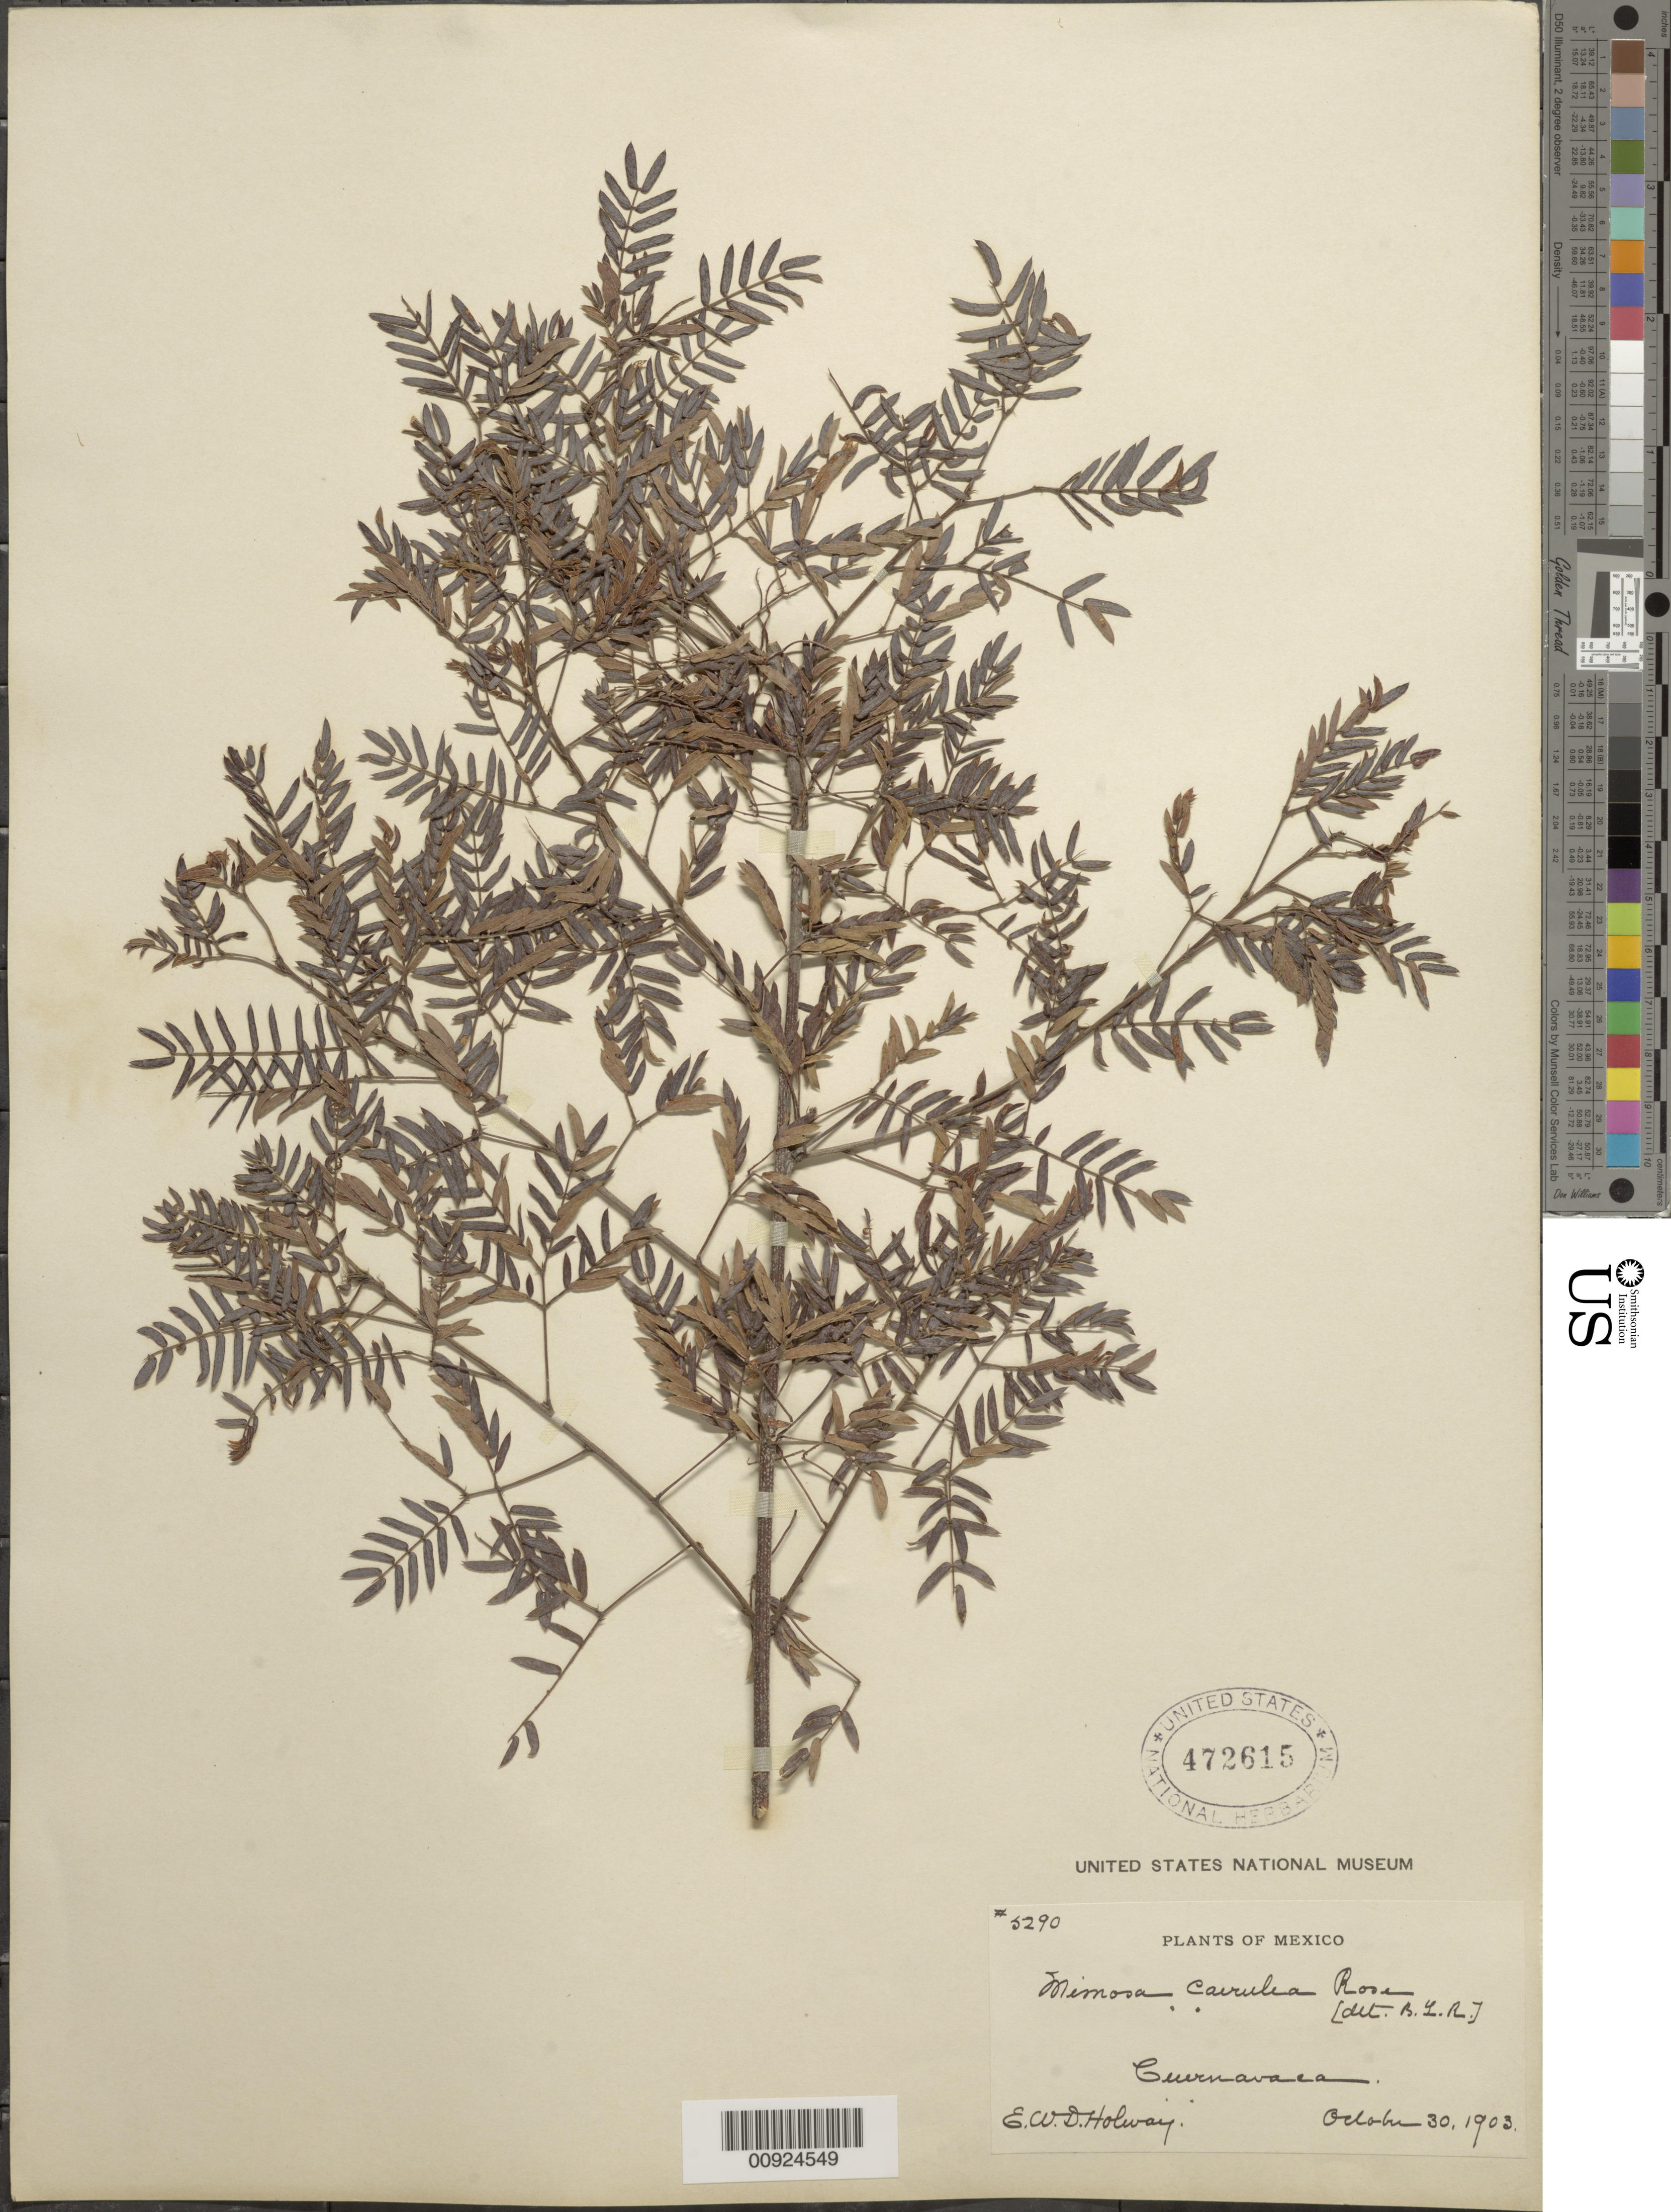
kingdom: Plantae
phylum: Tracheophyta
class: Magnoliopsida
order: Fabales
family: Fabaceae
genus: Mimosa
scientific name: Mimosa caerulea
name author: Rose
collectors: E. W. D. Holway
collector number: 5290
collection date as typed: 30 Oct 1903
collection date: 1903-10-30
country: Mexico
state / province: Morelos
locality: Cuernavaca.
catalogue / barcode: US 472615